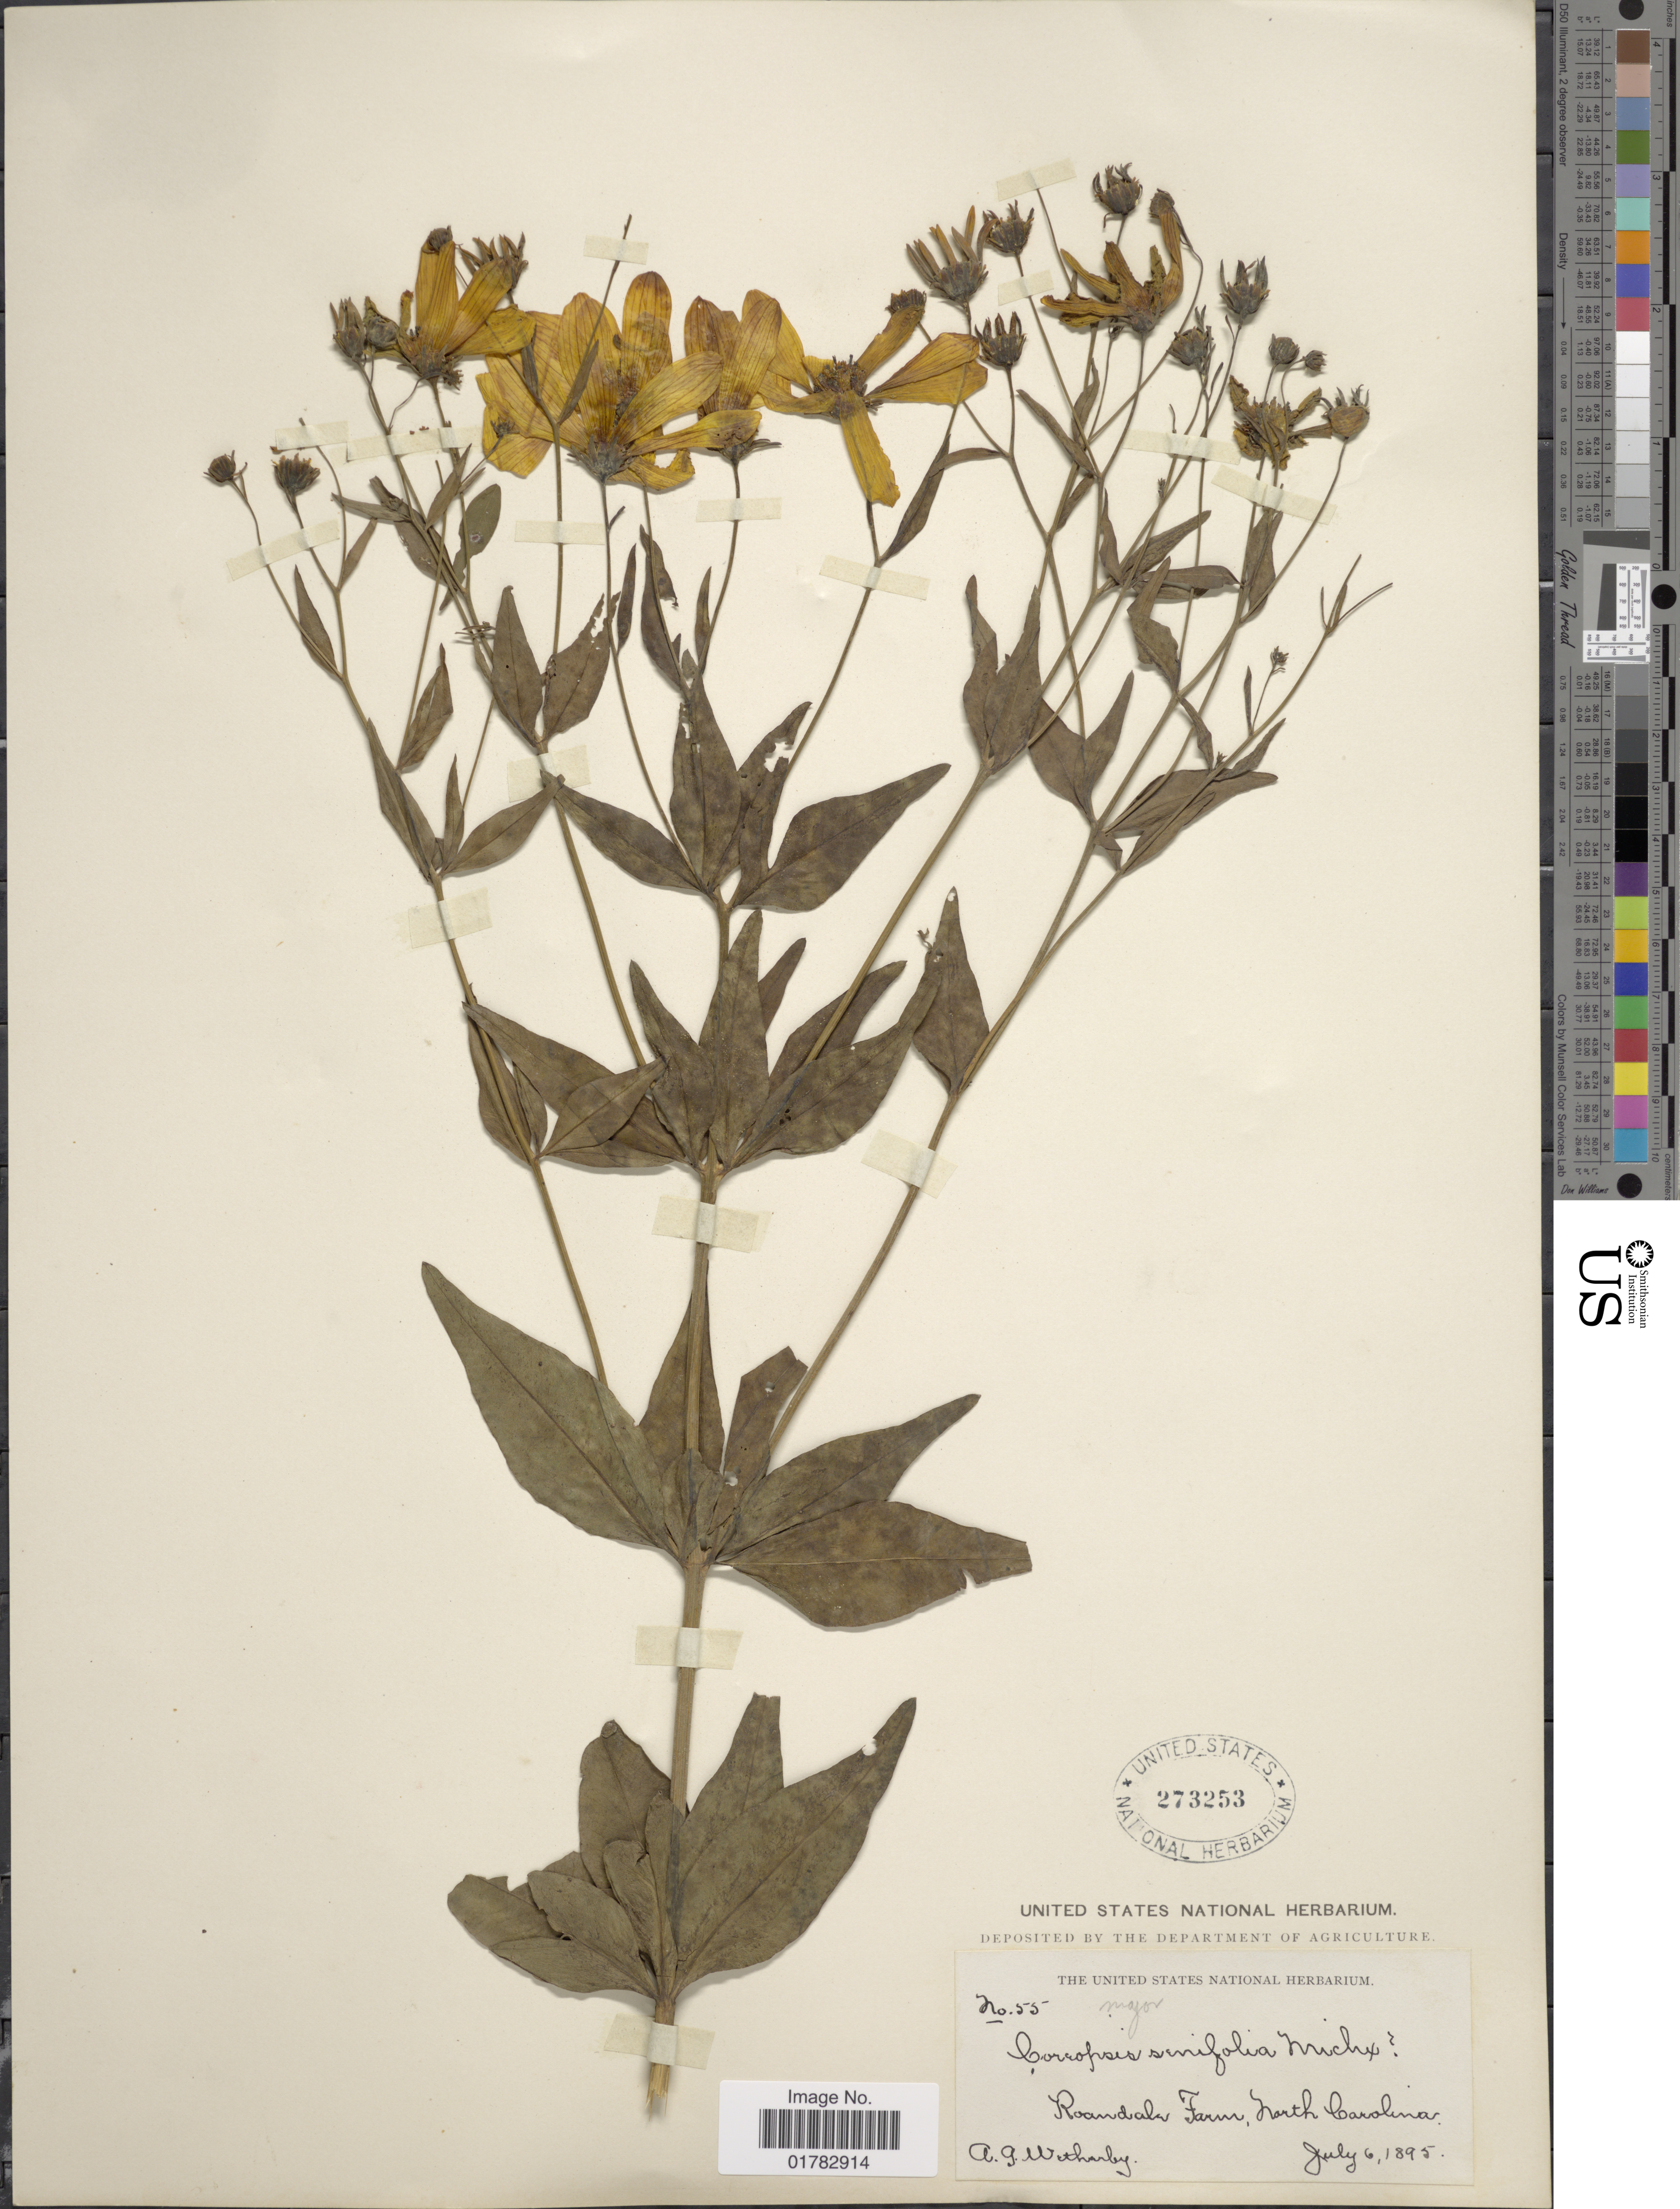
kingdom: Plantae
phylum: Tracheophyta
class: Magnoliopsida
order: Asterales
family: Asteraceae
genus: Coreopsis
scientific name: Coreopsis major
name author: Walter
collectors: A. Wetherby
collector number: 55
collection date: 1895-07-06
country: United States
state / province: North Carolina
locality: Roandale Farm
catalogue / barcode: US 273253